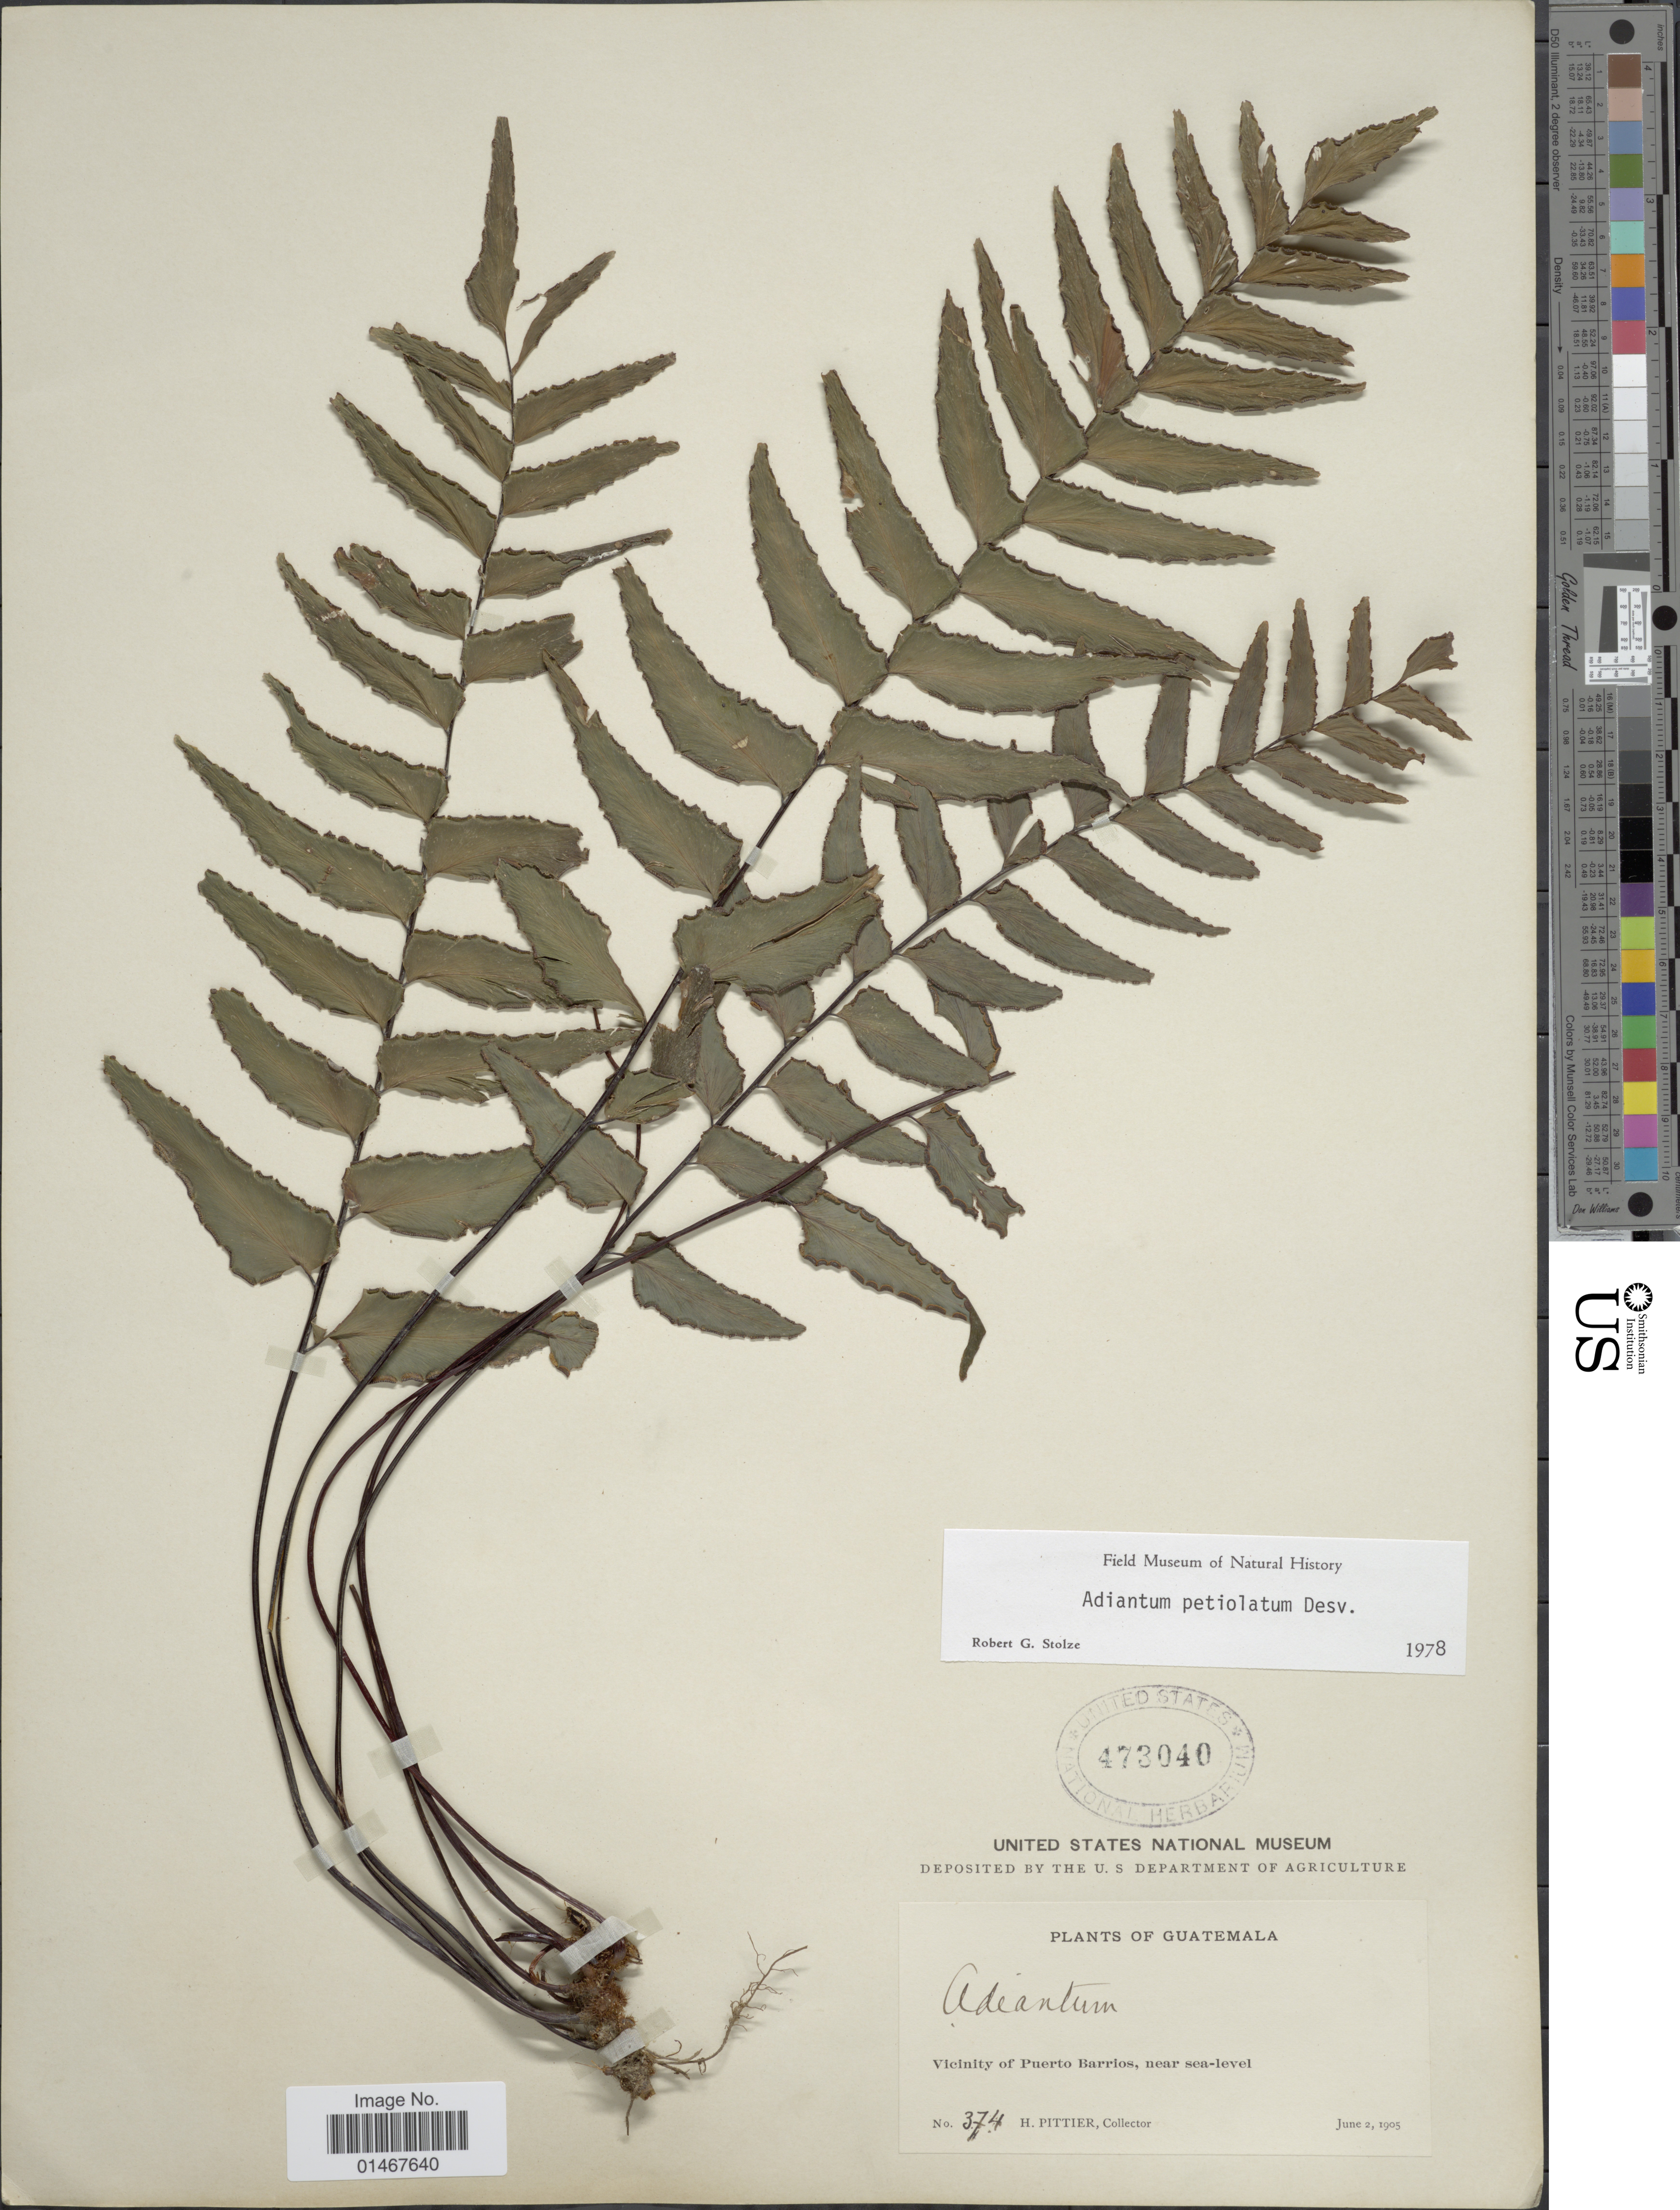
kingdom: Plantae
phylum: Tracheophyta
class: Polypodiopsida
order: Polypodiales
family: Pteridaceae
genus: Adiantum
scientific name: Adiantum petiolatum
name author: Desv.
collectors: H. F. Pittier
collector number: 374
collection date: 1905-06-02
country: Honduras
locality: Vicinity of Puerto Barrios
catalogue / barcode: US 473040